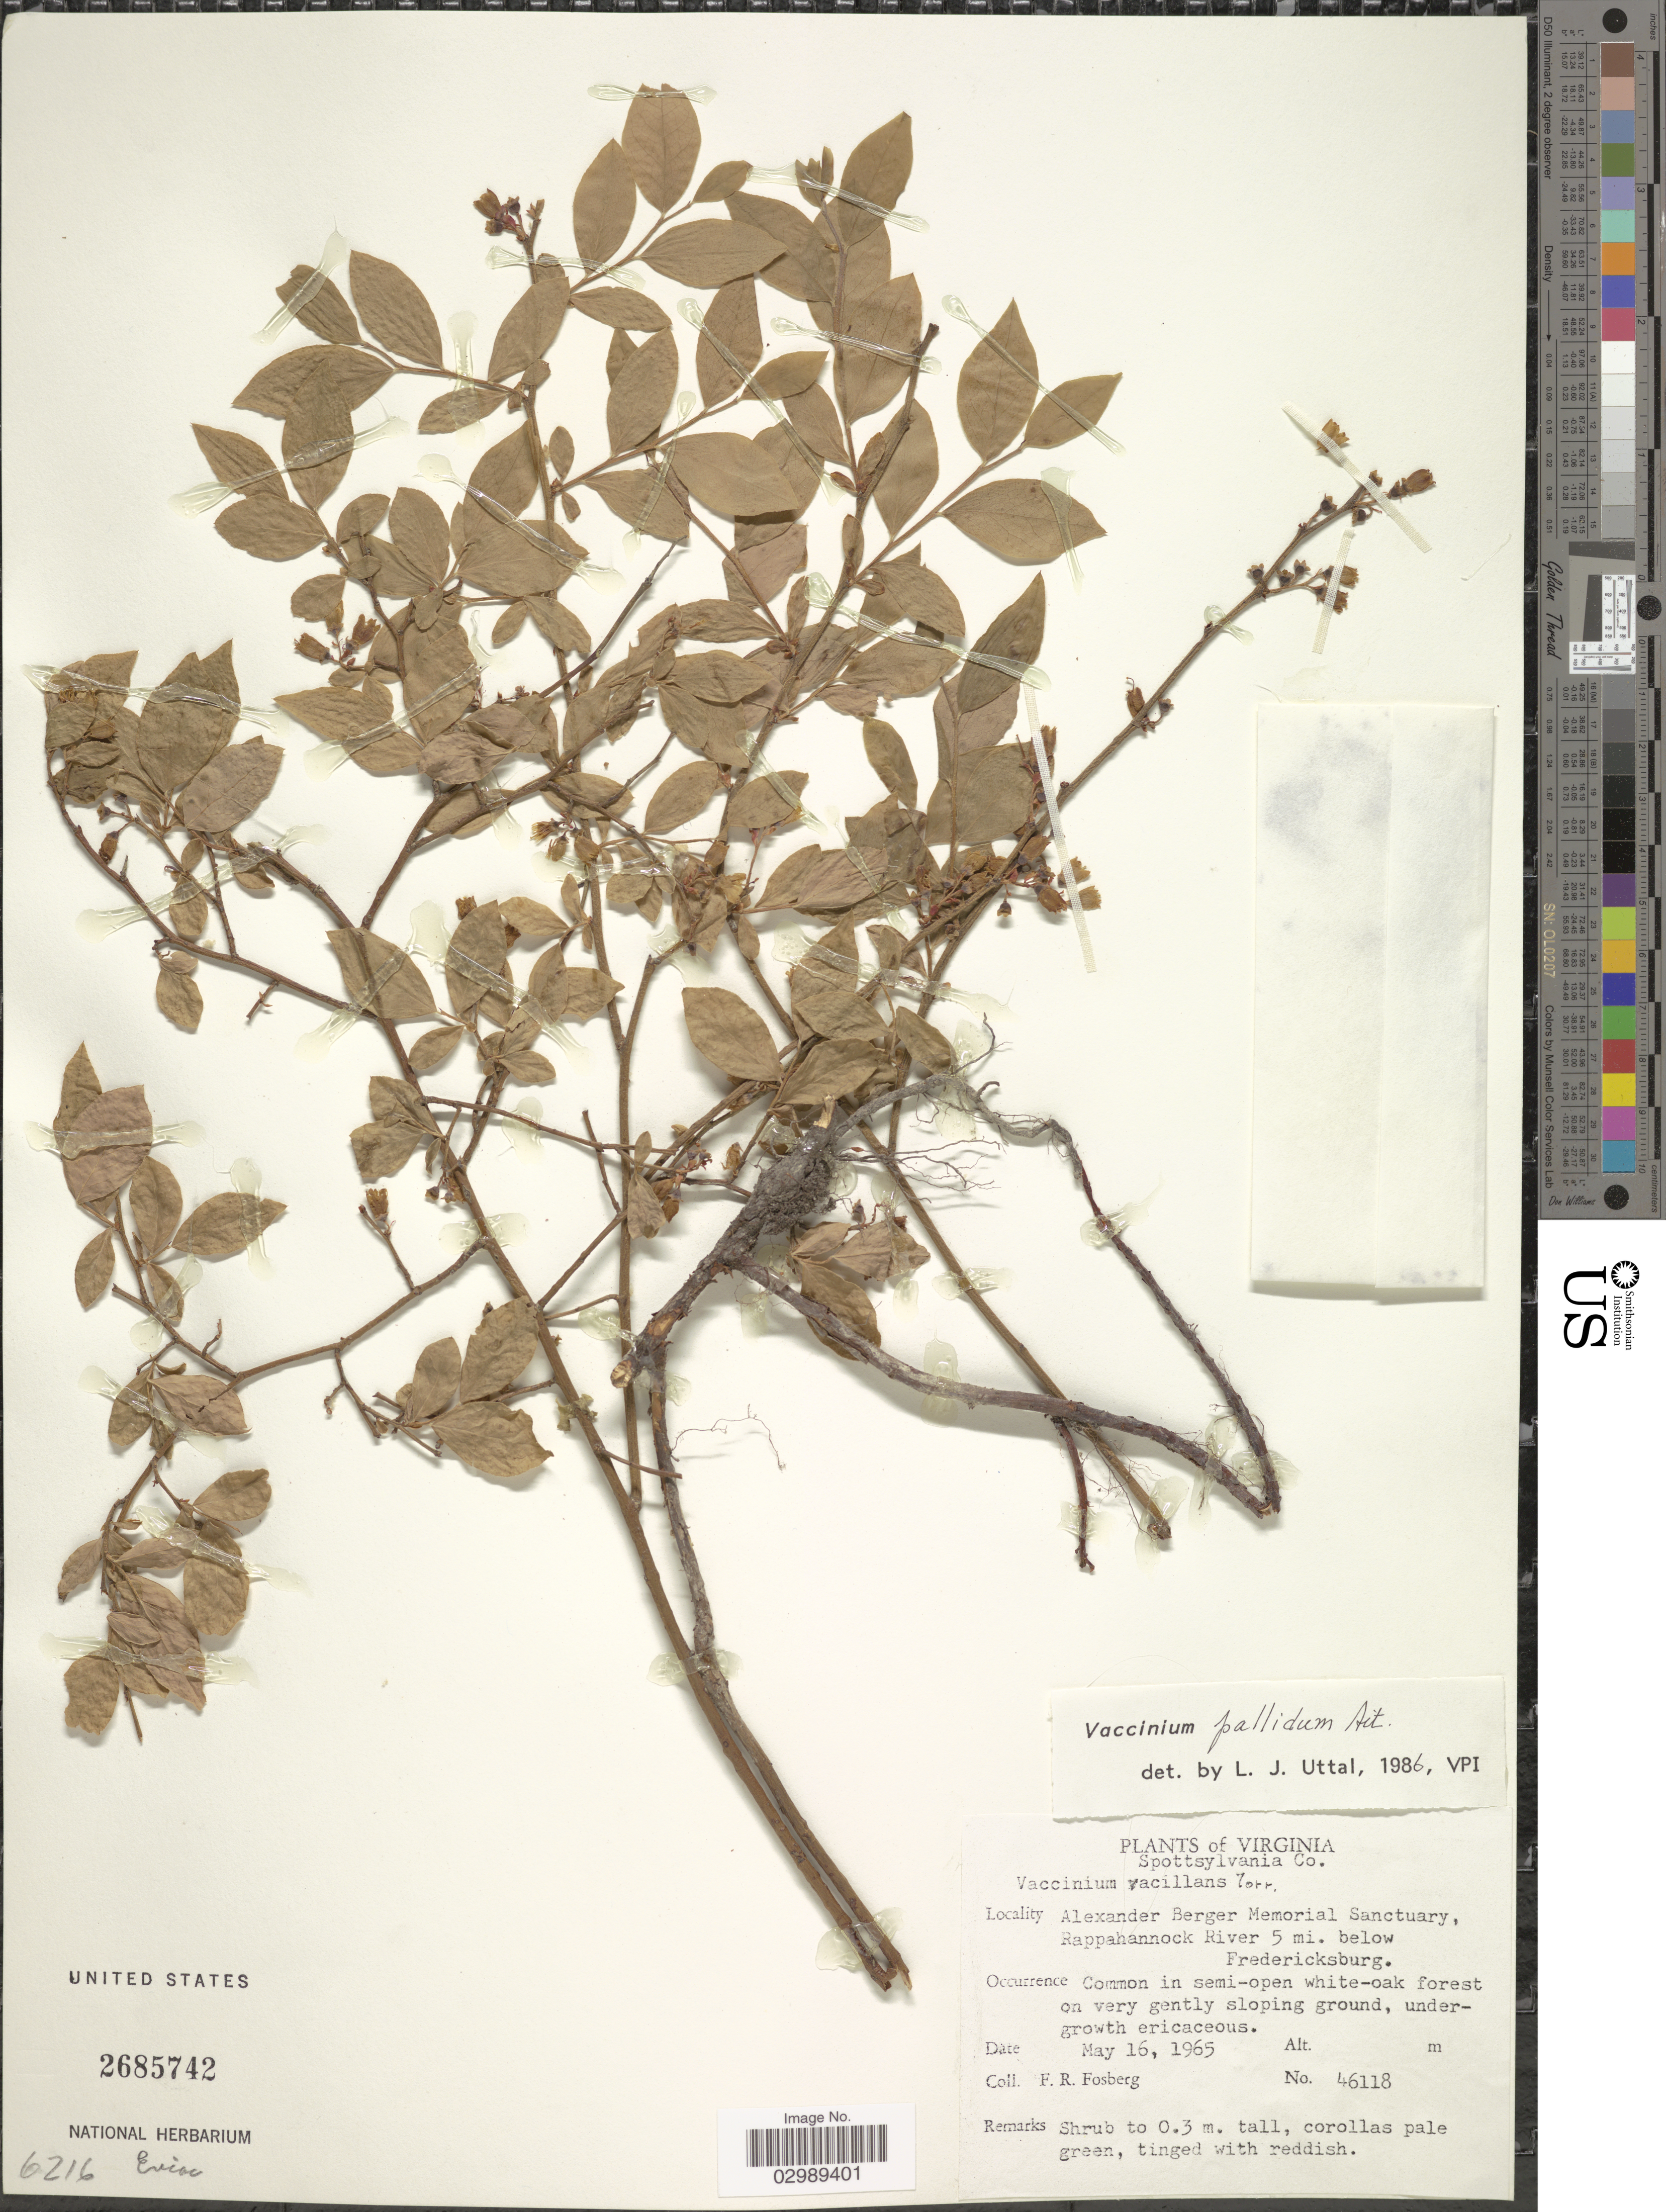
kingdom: Plantae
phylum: Tracheophyta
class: Magnoliopsida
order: Ericales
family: Ericaceae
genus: Vaccinium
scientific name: Vaccinium pallidum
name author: Aiton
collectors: F. R. Fosberg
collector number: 46118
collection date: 1965-05-16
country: United States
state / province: Virginia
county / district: Spotsylvania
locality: Spottsylvania Co., Alexander Berger Memorial Sanctuary, Rappahannock River 5 mi. below Fredericksburg.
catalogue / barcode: US 2685742